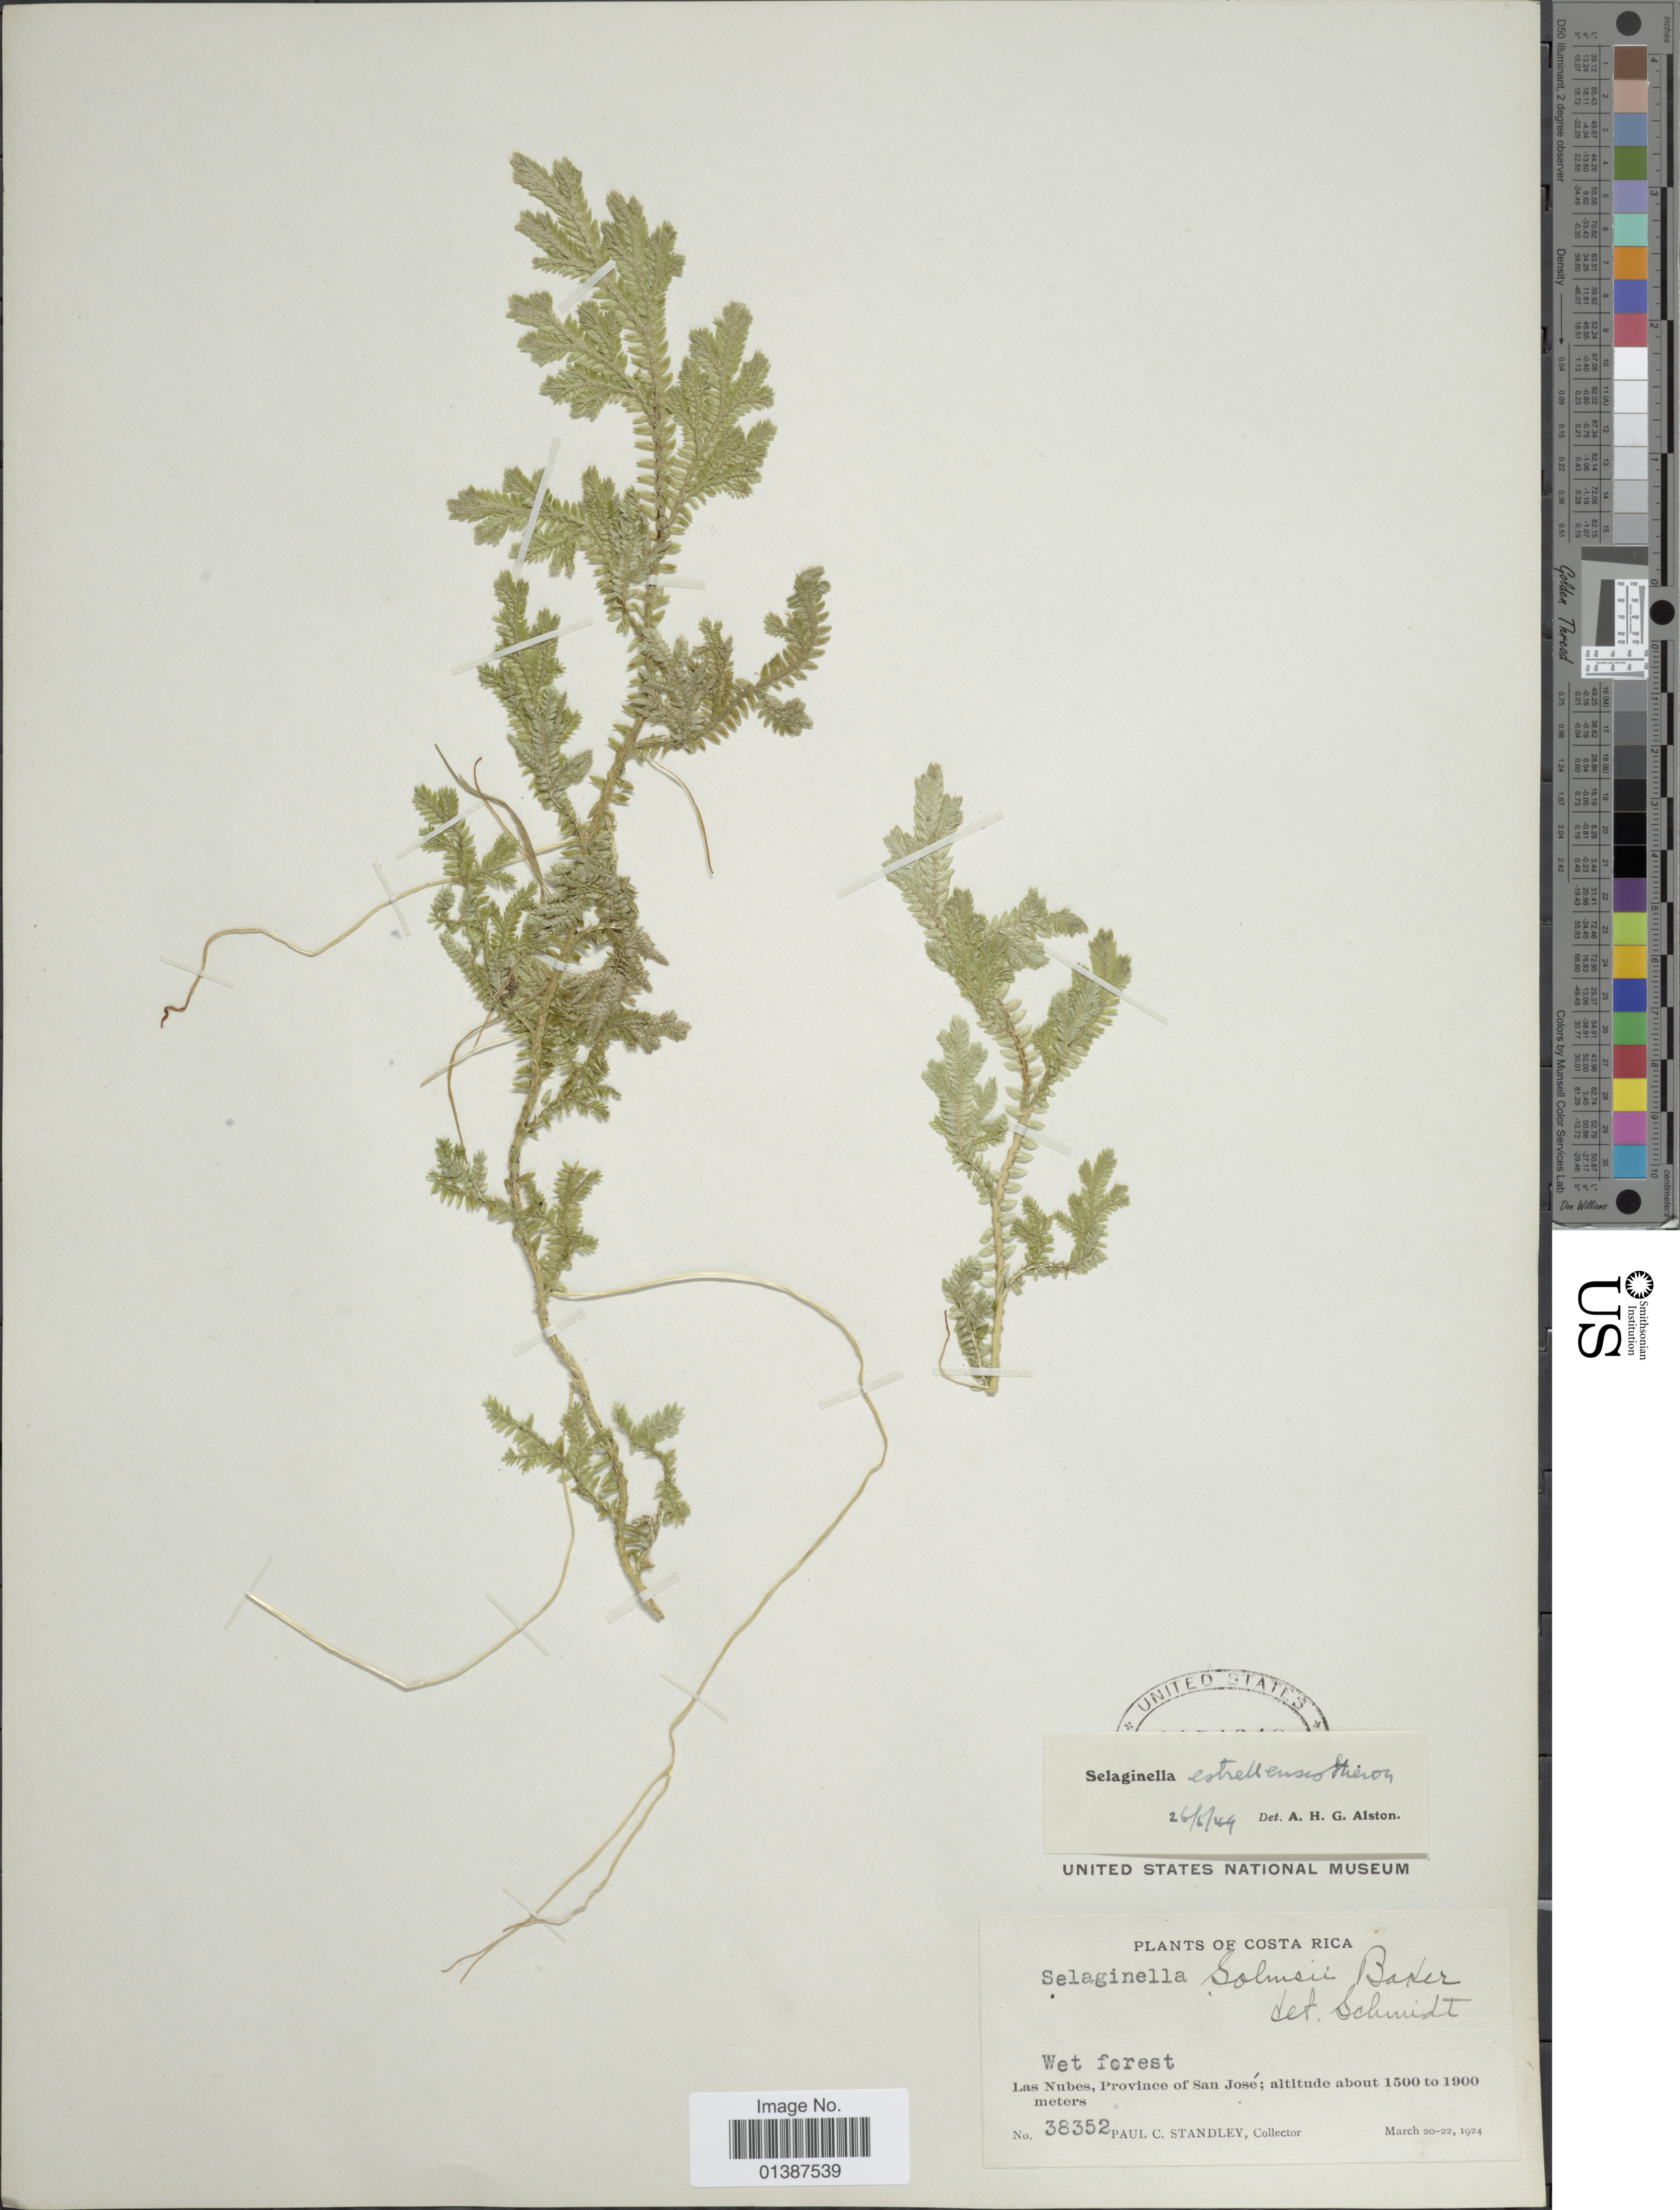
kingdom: Plantae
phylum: Tracheophyta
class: Lycopodiopsida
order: Selaginellales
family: Selaginellaceae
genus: Selaginella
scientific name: Selaginella estrellensis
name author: Hieron.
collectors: P. C. Standley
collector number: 38352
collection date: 1924-03-20/1924-03-22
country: Costa Rica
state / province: San José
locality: Las Nubes, Province of San José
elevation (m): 1500